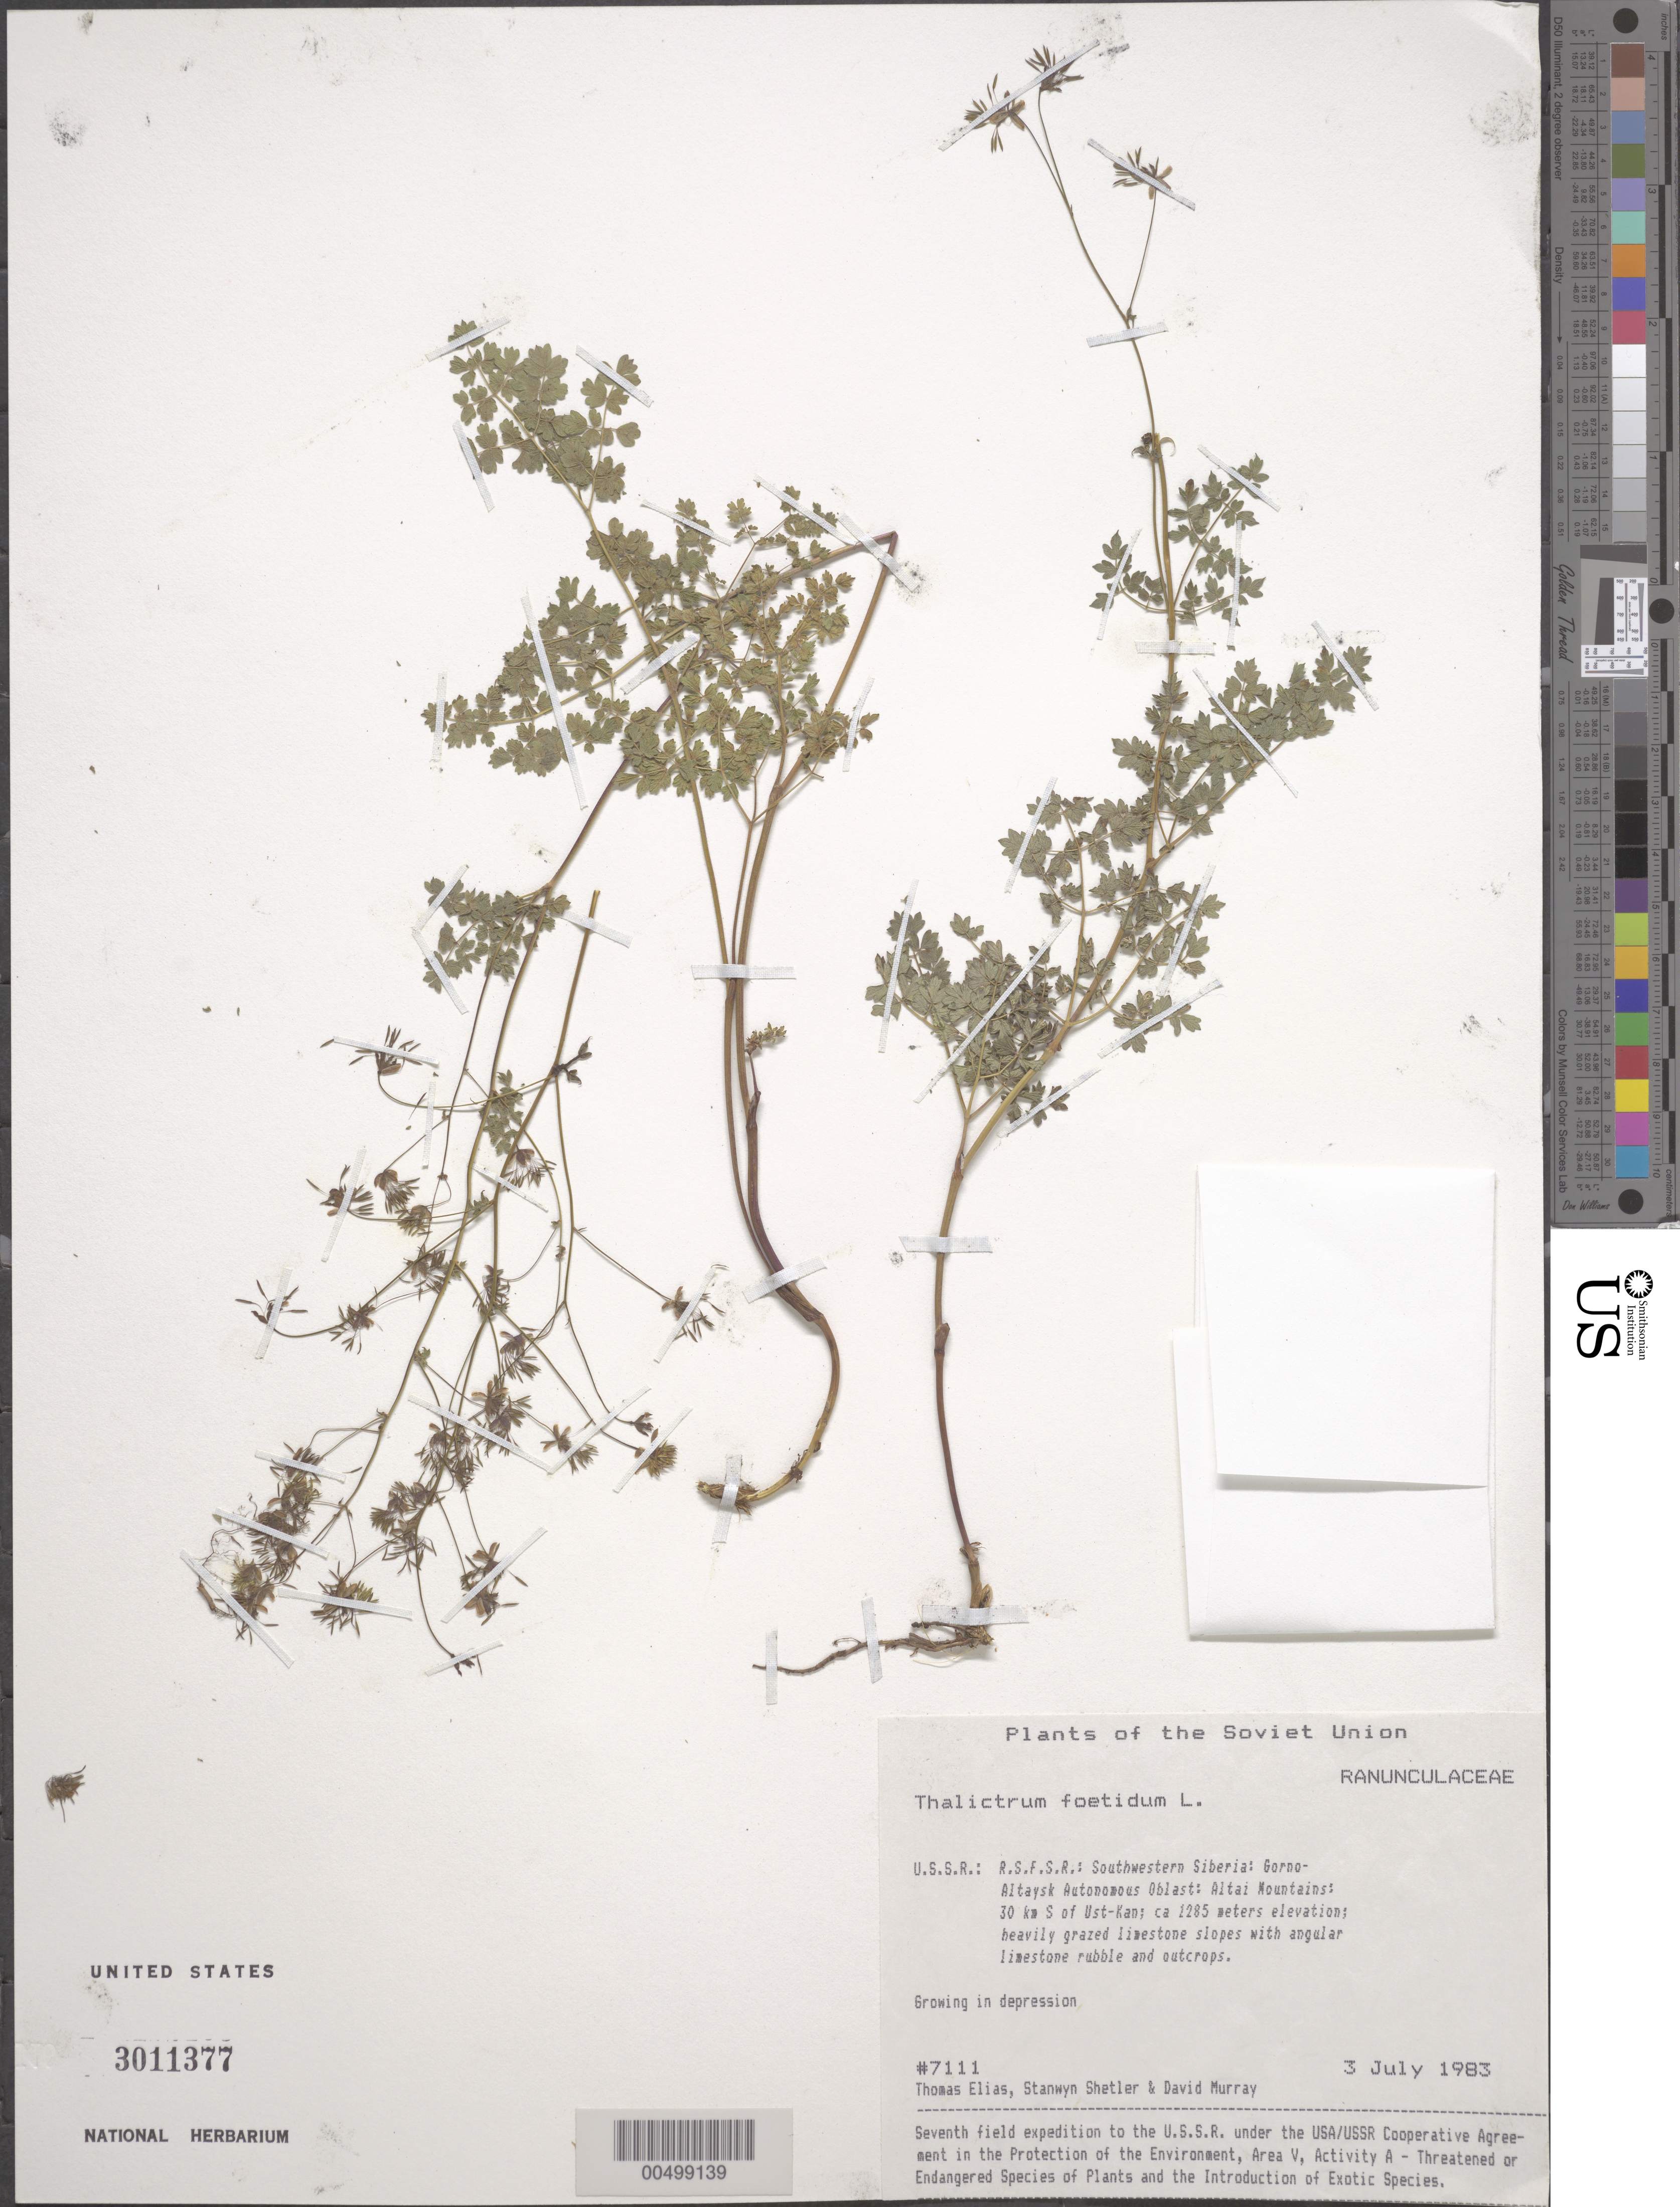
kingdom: Plantae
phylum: Tracheophyta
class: Magnoliopsida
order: Ranunculales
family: Ranunculaceae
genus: Thalictrum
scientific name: Thalictrum foetidum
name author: L.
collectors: T. Elias, S. Shetler & D. F. Murray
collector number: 7111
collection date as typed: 03 Jul 1983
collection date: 1983-07-03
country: Russian Federation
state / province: Altai Republic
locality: Altai Mountains, 30 km S of Ust-Kan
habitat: heavily grazed limestone slopes with angular limestone rubble and outcrops, growing in depression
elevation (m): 1285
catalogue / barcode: US 3011377